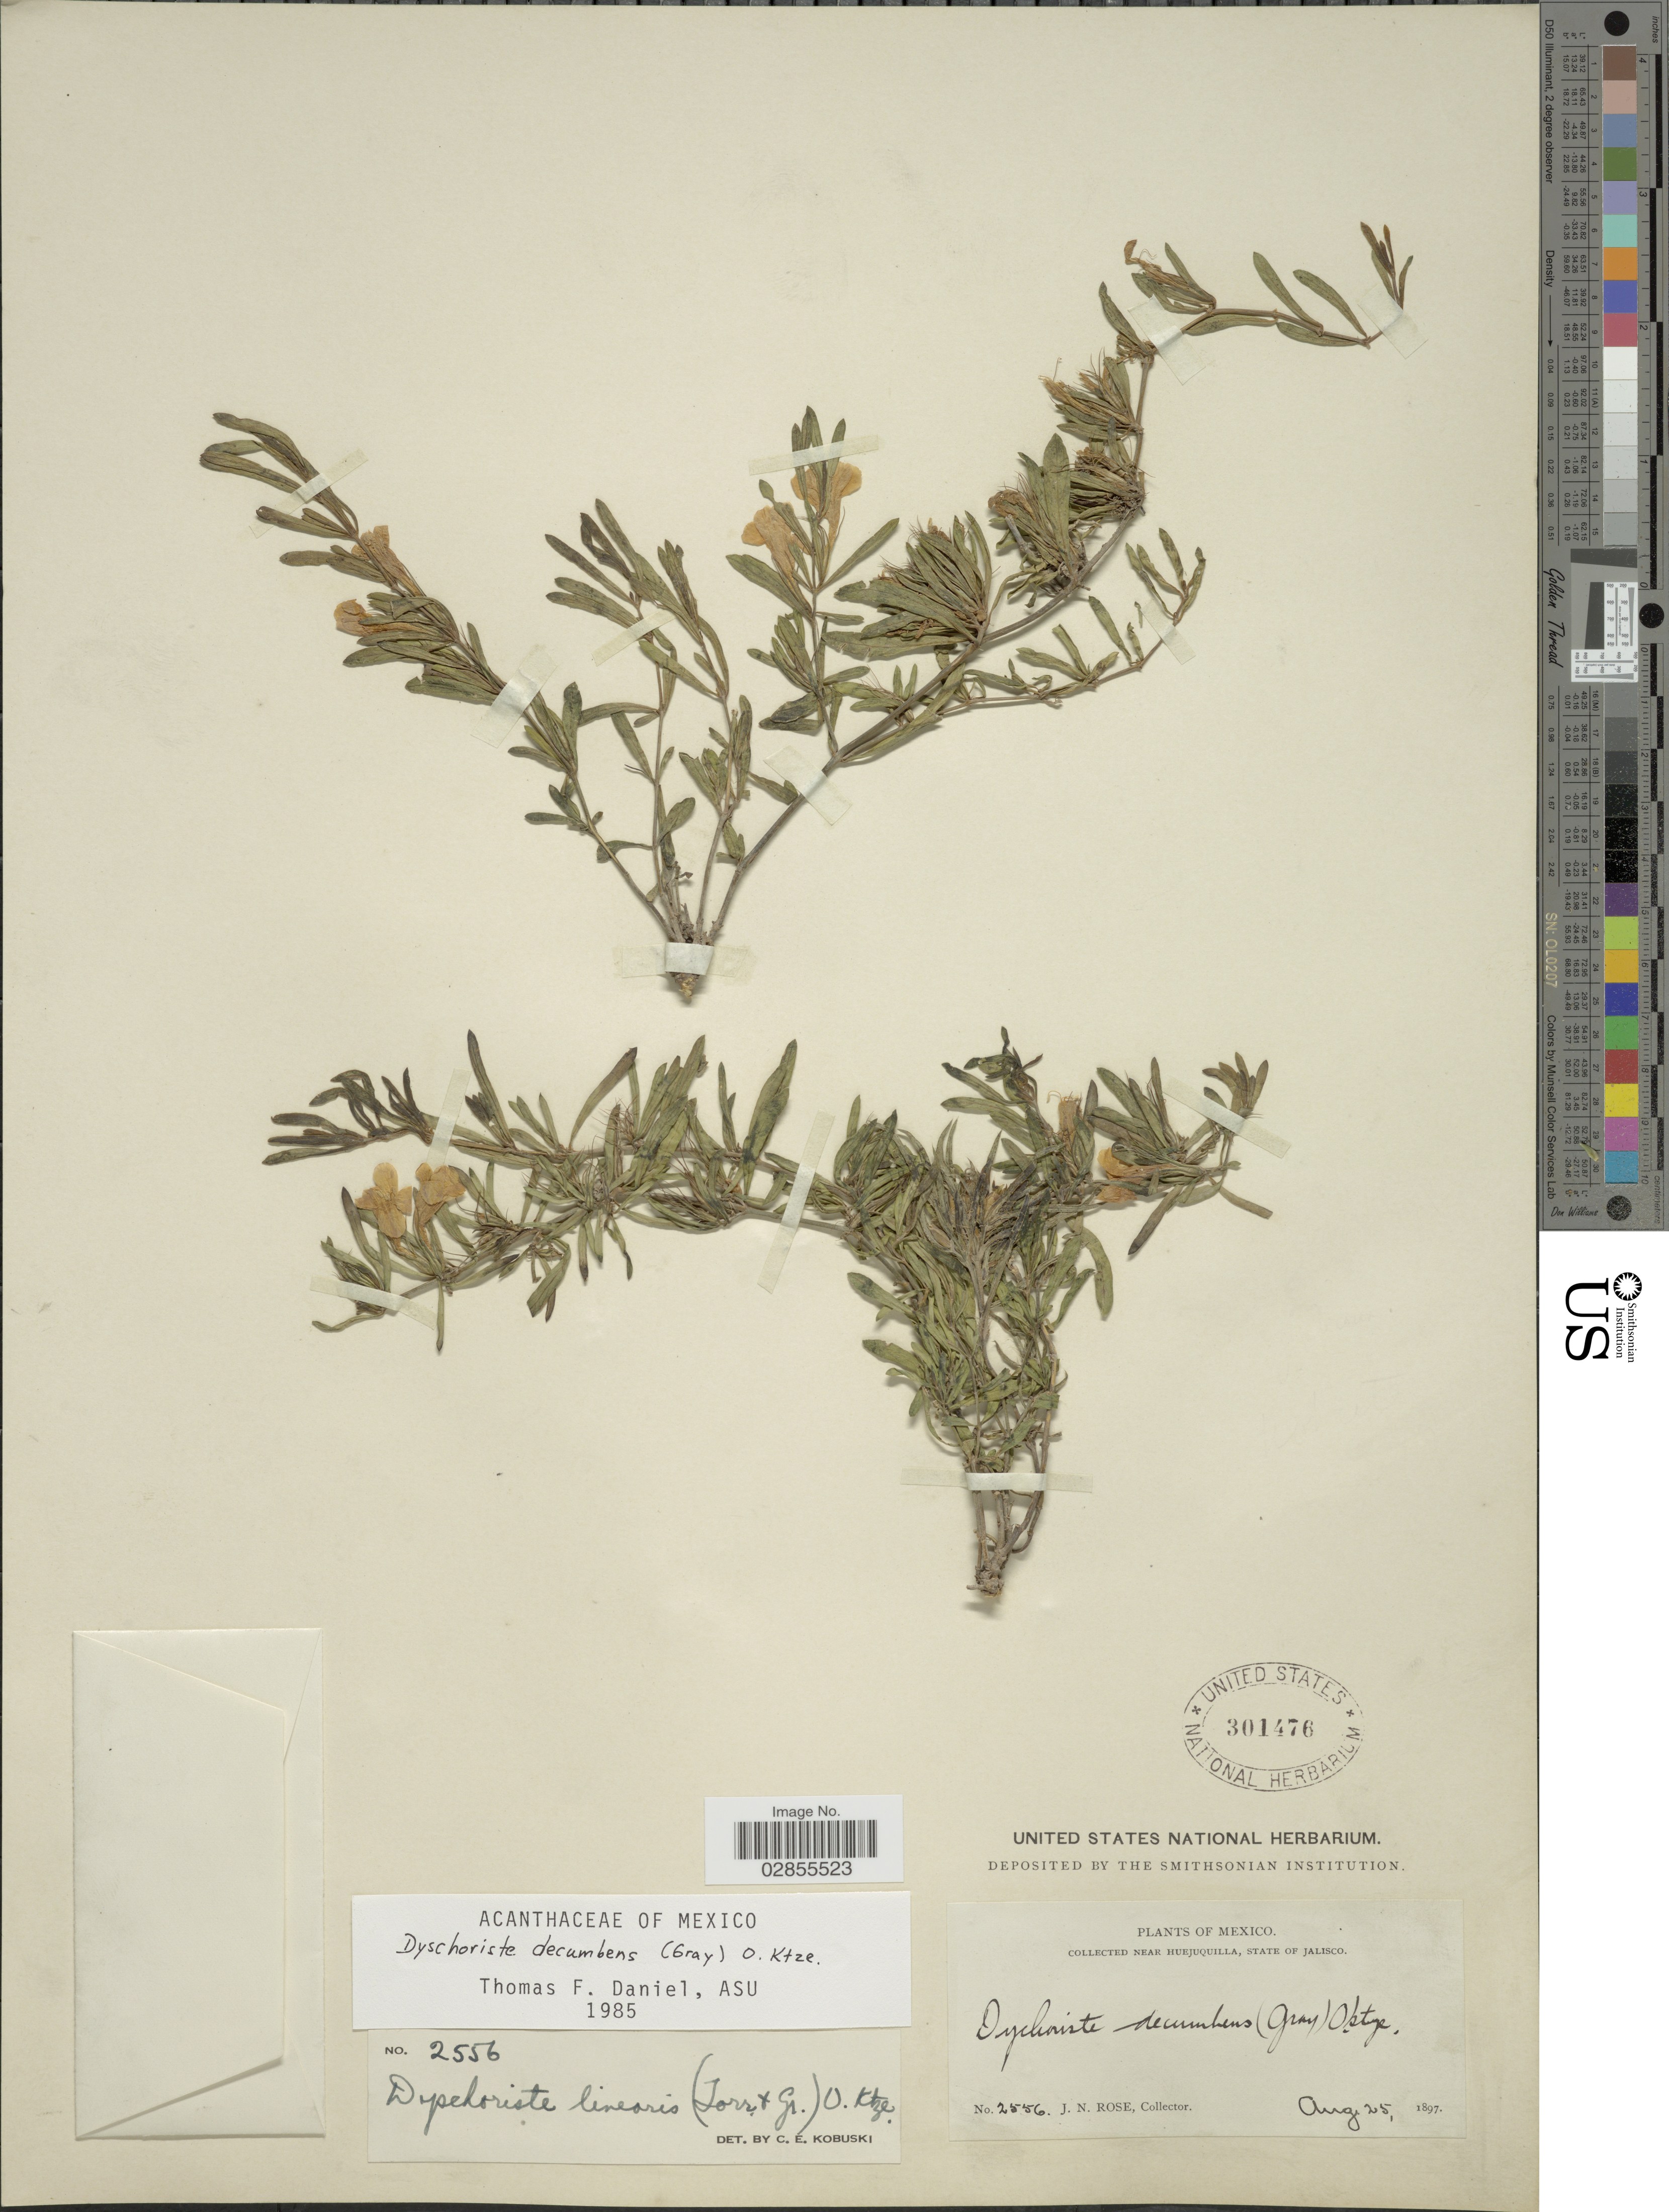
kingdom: Plantae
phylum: Tracheophyta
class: Magnoliopsida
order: Lamiales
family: Acanthaceae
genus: Dyschoriste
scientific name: Dyschoriste schiedeana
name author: (Nees) Kuntze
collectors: J. N. Rose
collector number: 2556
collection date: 1897-08-25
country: Mexico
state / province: Jalisco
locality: Near Hueajuquilla.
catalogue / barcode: US 301476